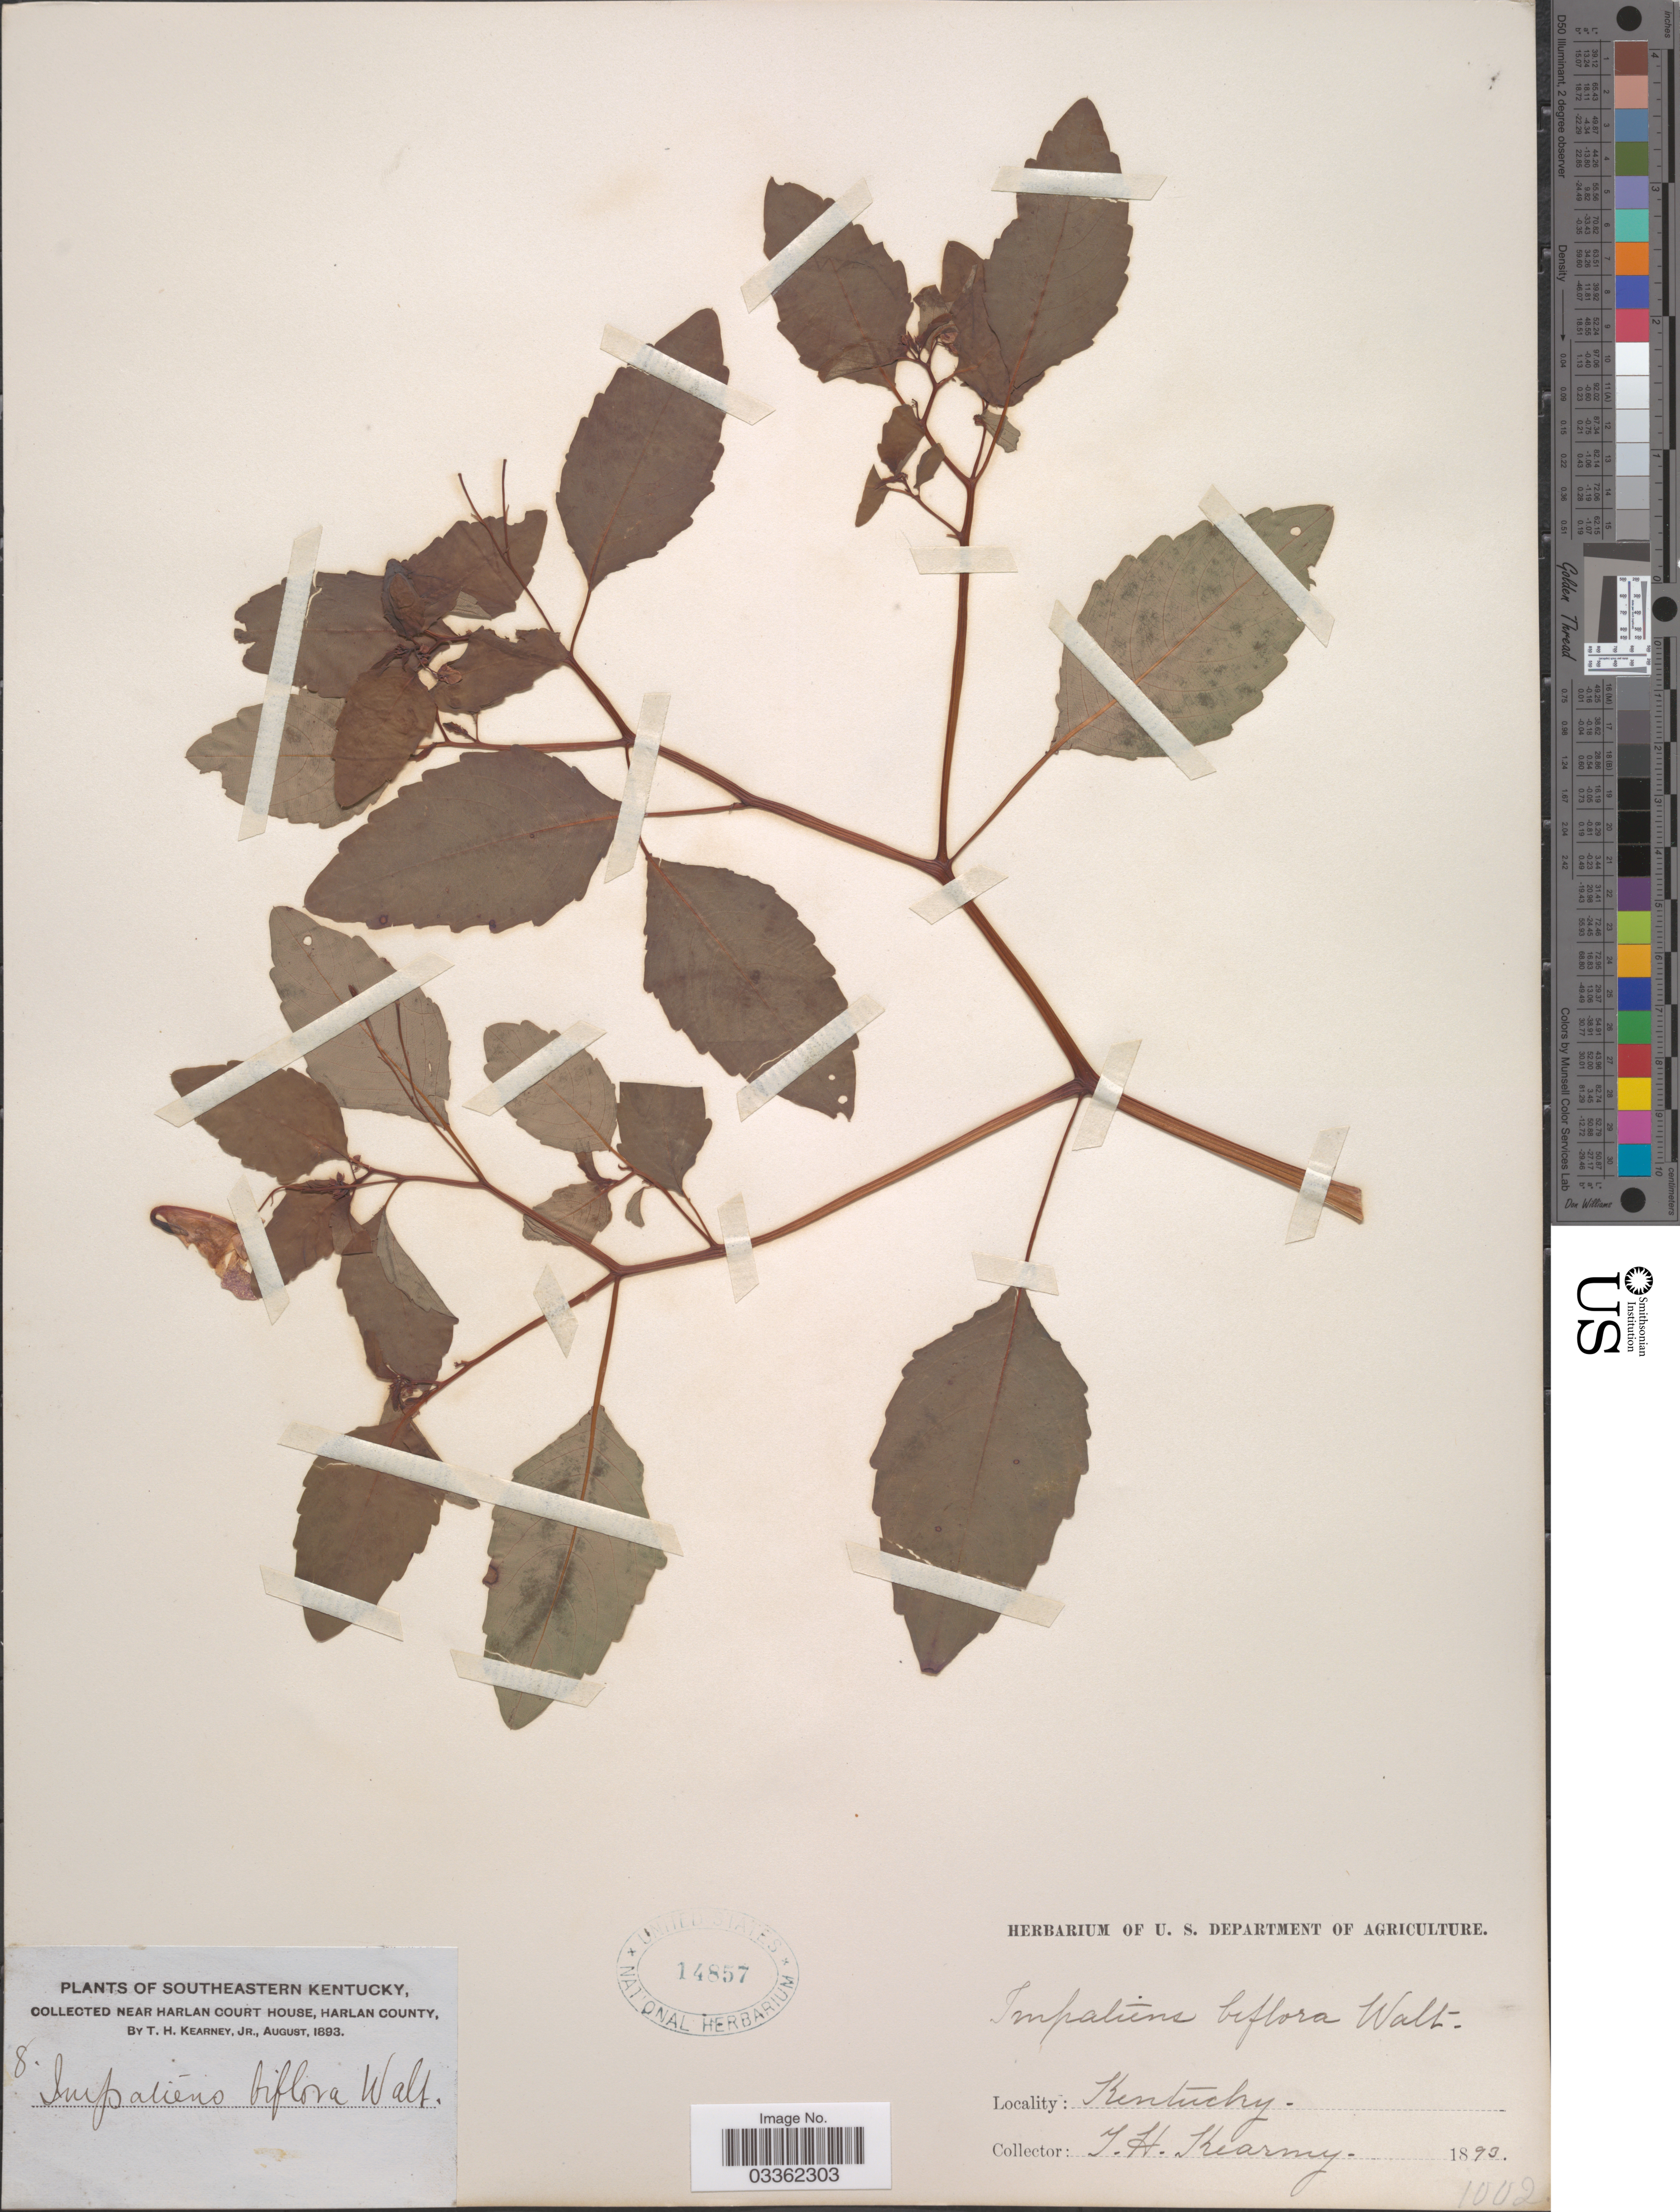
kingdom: Plantae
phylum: Tracheophyta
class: Magnoliopsida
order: Ericales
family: Balsaminaceae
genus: Impatiens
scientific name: Impatiens capensis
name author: Meerb.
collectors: T. H. Kearney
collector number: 8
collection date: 1893-08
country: United States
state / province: Kentucky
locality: Southeastern Kentucky, near Harlan Court House, Harlan County.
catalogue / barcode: US 14857